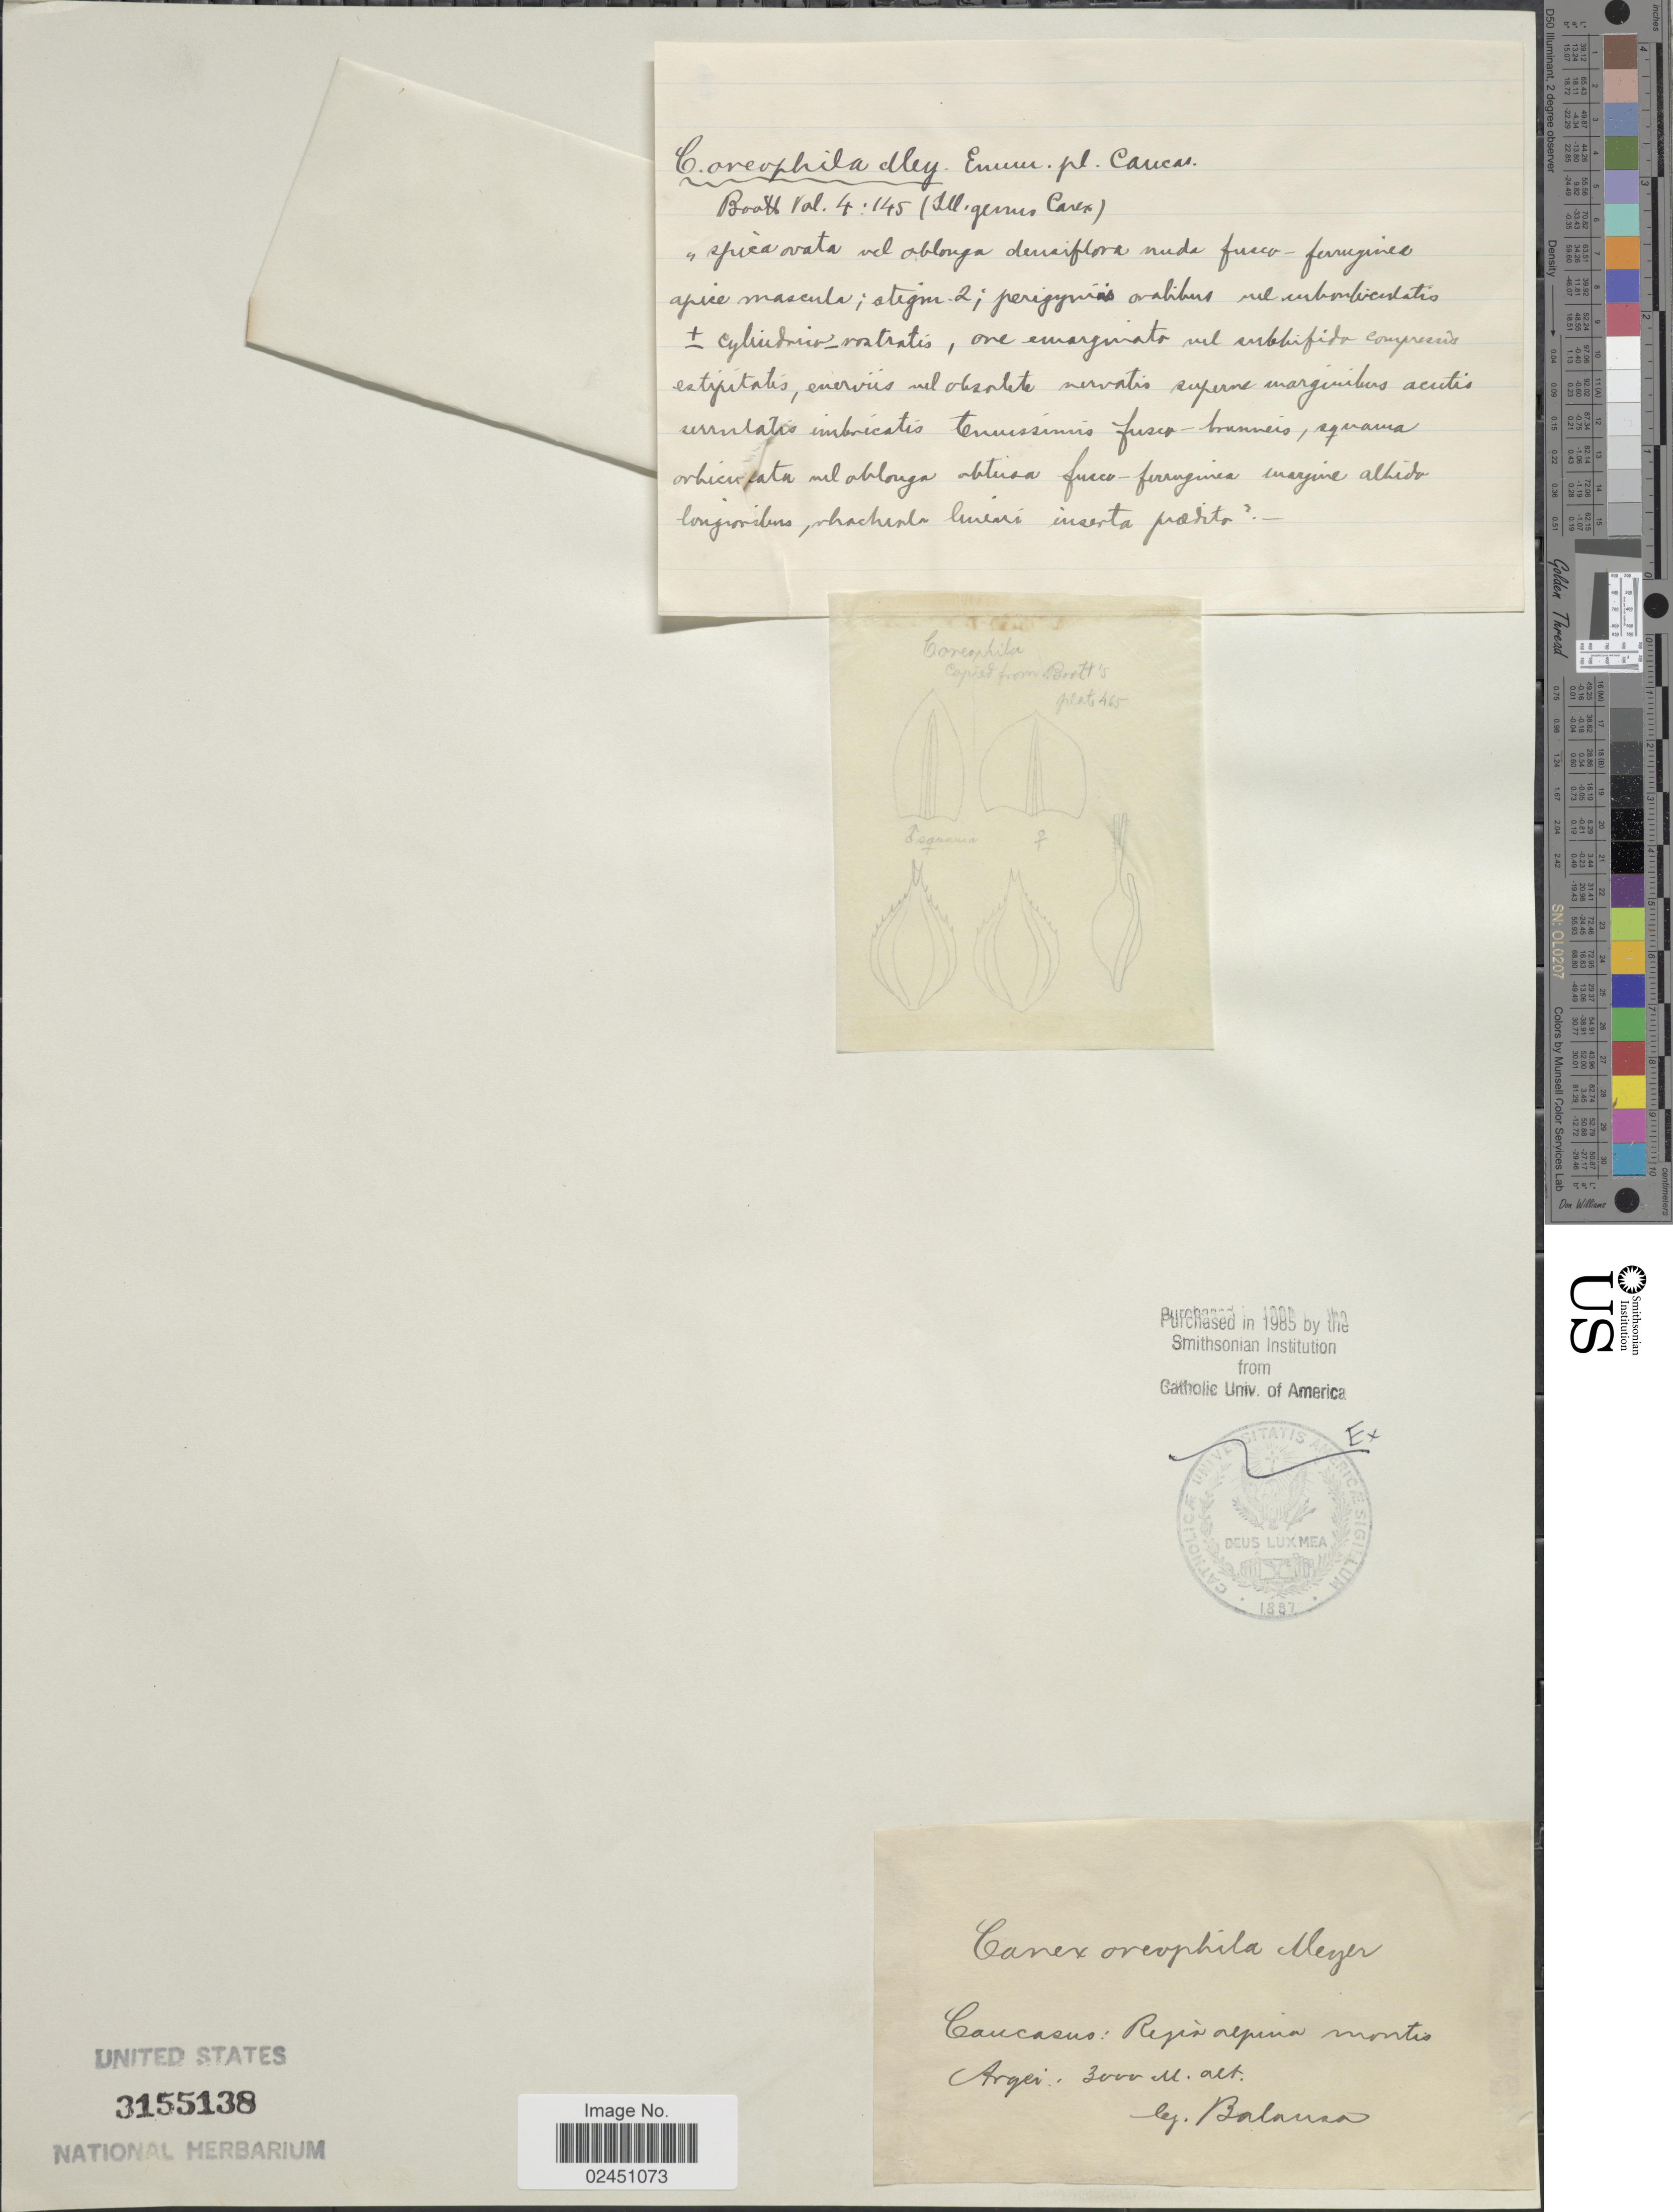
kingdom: Plantae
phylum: Tracheophyta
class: Liliopsida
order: Poales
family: Cyperaceae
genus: Carex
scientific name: Carex oreophila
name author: C.A. Mey.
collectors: -. Balansa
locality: Caucasus: Regio alpina montis Argei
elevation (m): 3000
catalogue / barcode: US 3155138